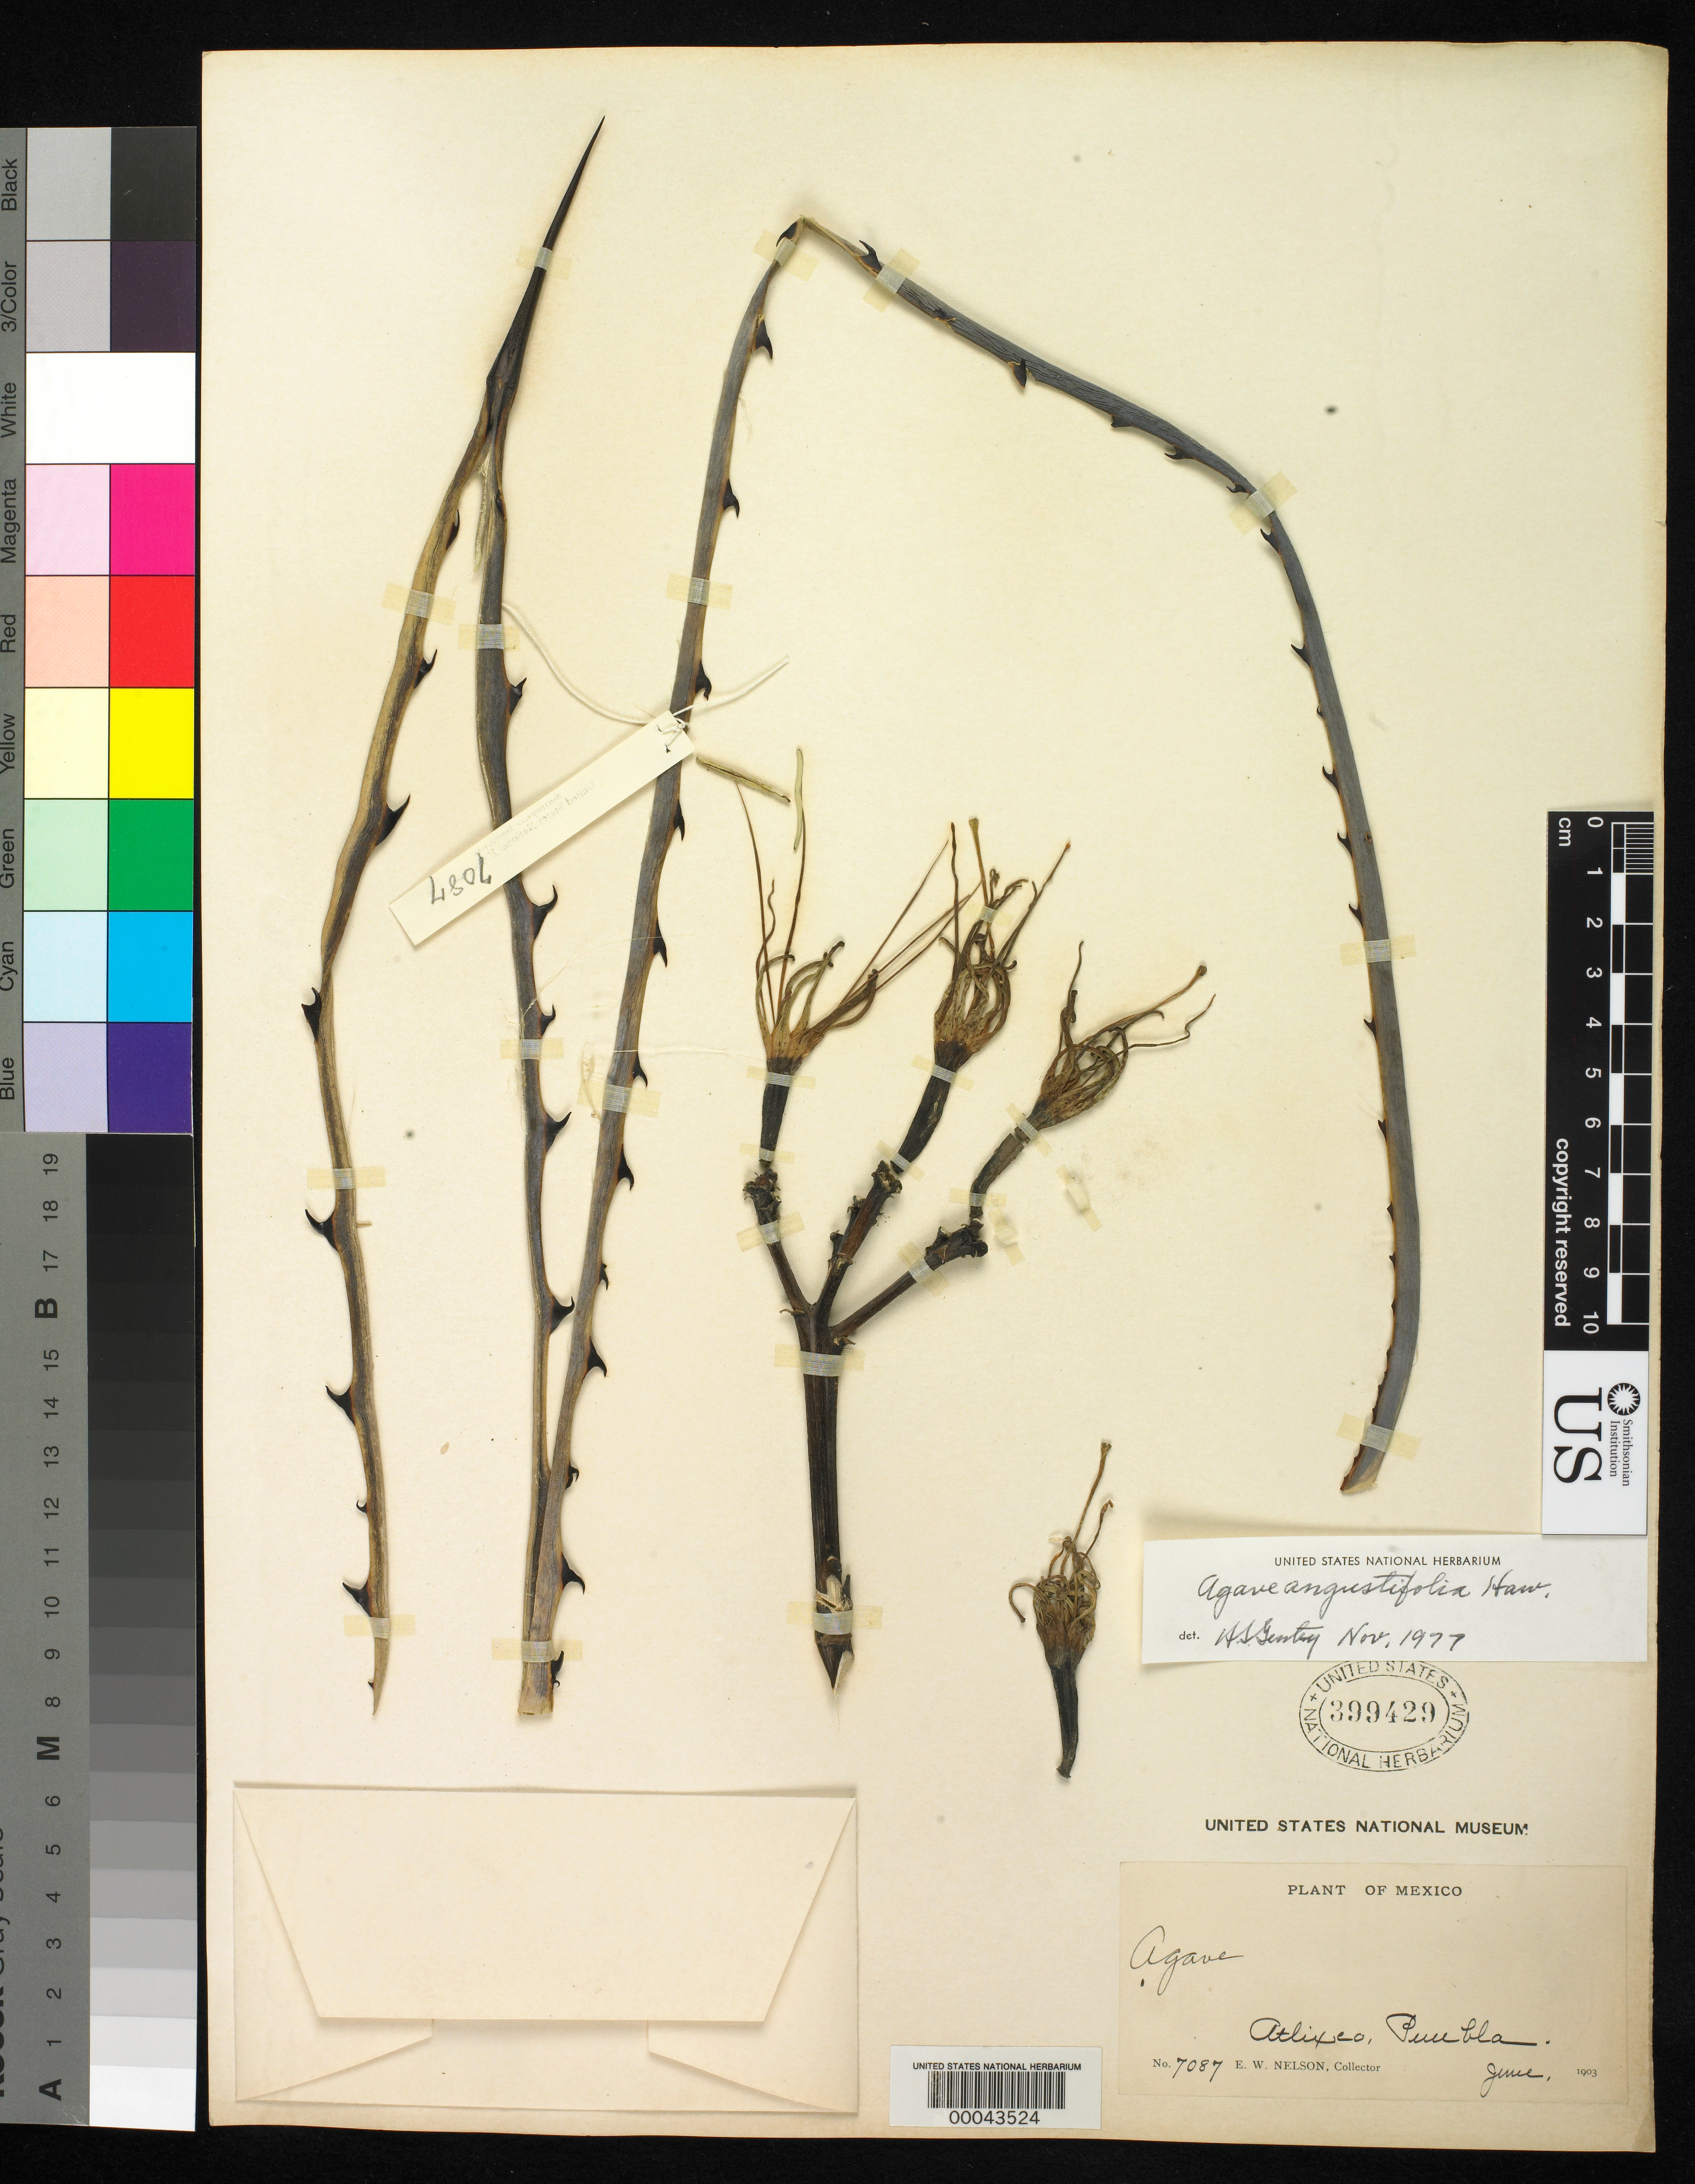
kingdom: Plantae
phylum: Tracheophyta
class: Liliopsida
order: Asparagales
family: Asparagaceae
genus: Agave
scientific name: Agave angustifolia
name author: Haw.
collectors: E. W. Nelson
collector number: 7087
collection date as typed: Jun 1903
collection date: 1903-06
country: Mexico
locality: E of Monserrat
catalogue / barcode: US 399429